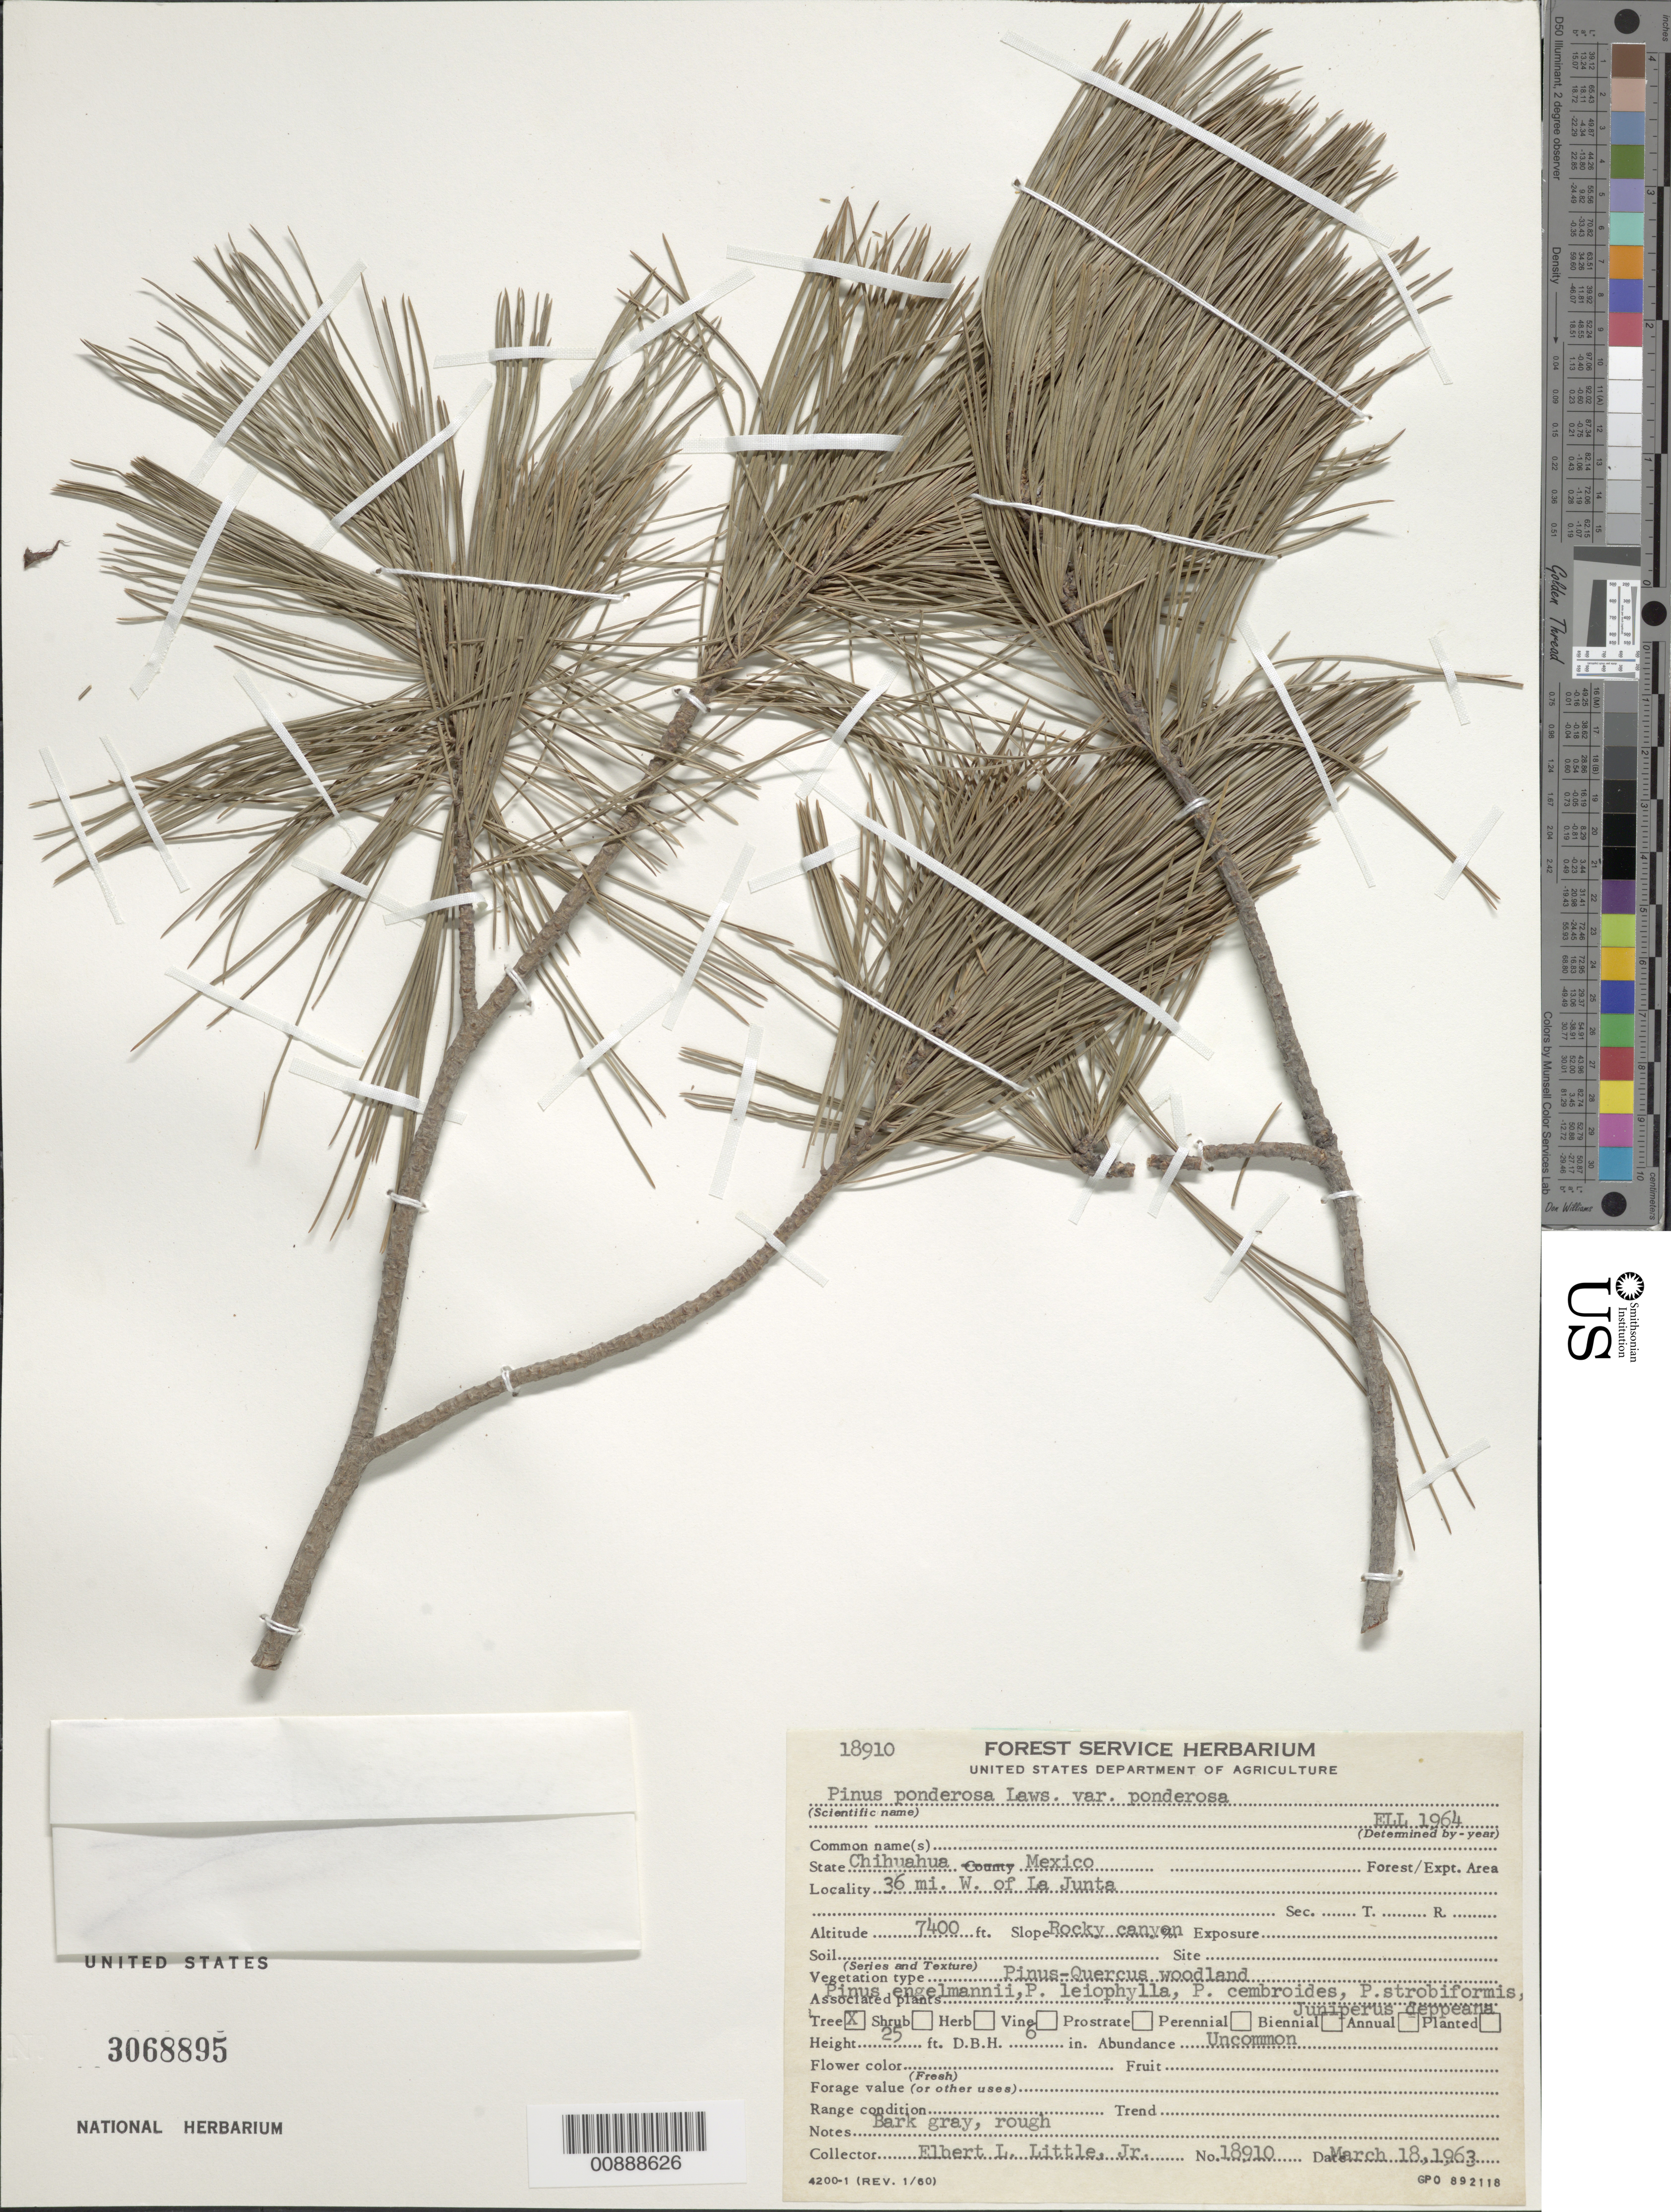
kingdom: Plantae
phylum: Tracheophyta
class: Pinopsida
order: Pinales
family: Pinaceae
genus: Pinus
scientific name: Pinus ponderosa var. ponderosa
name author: P. Lawson & C. Lawson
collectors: E. L. Little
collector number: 18910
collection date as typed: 18 Mar 1963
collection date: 1963-03-18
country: Mexico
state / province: Chihuahua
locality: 36 mi. W of La Junta, Chihuahua.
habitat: Rocky canyon. Pinus-Quercus woodland. Assoc. Pinus engelmannii, P. leiophylla, P. cembroides, P. strobiformis ..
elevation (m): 2256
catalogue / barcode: US 3068895